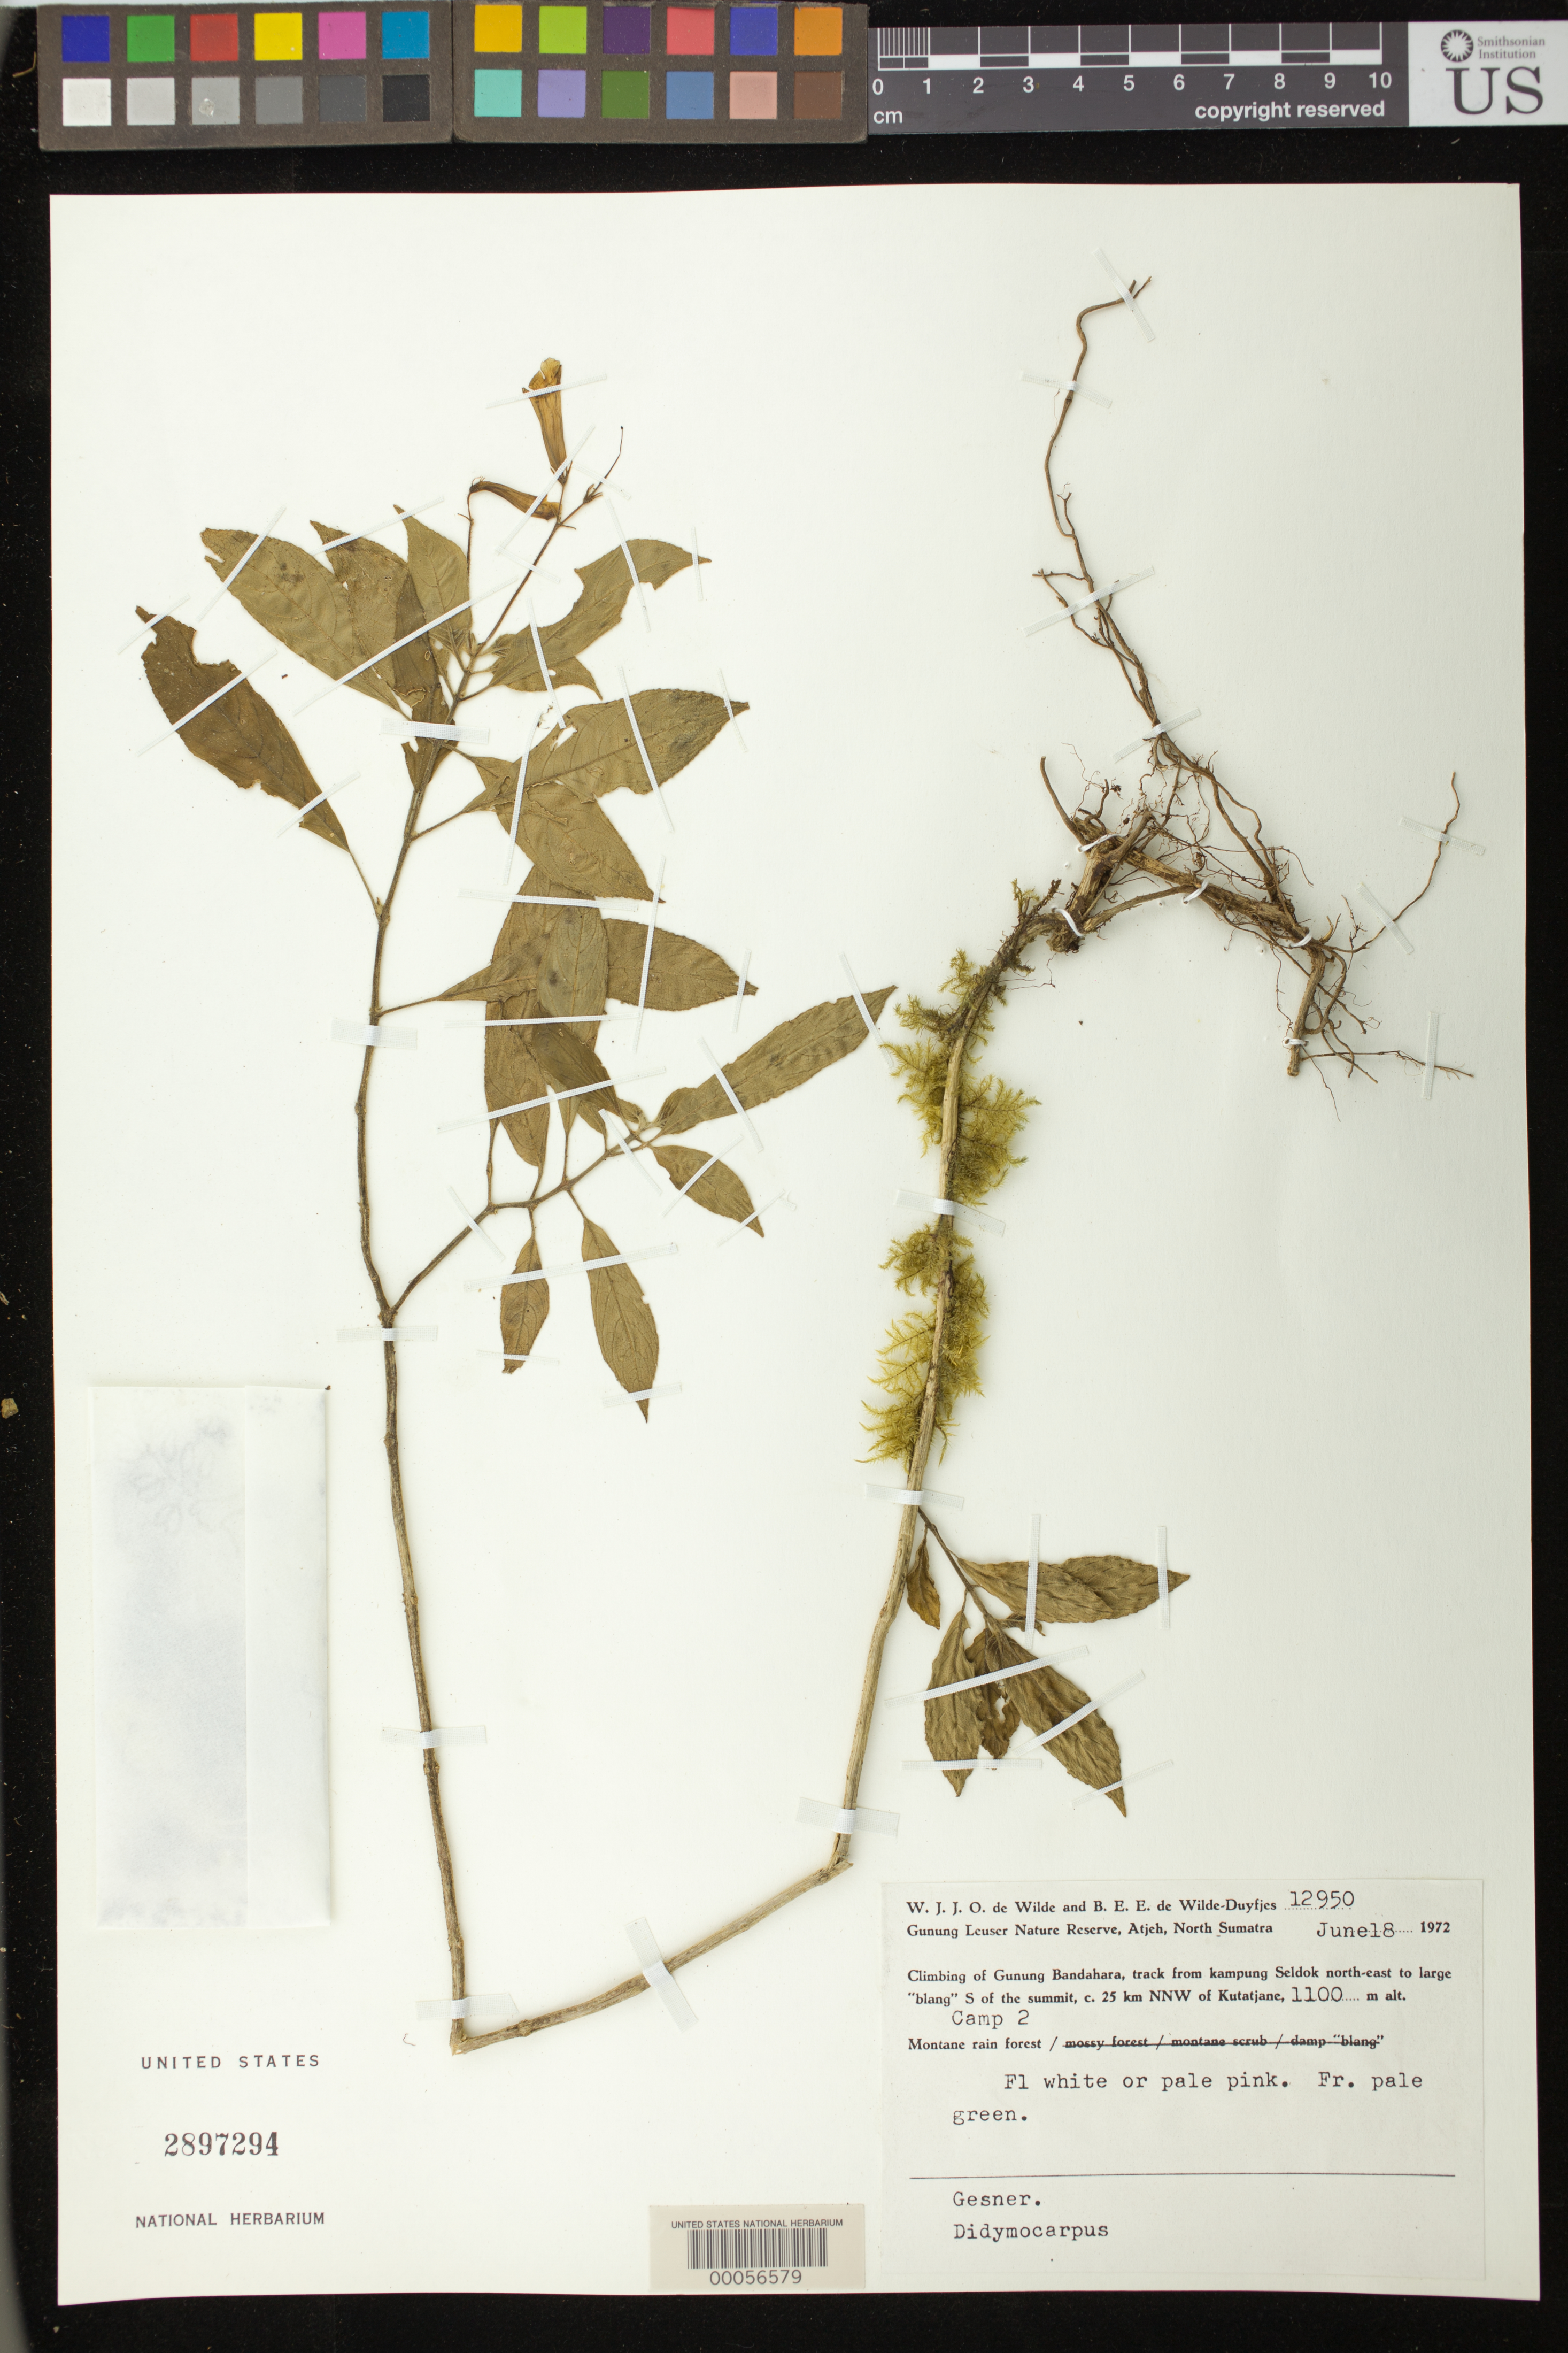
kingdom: Plantae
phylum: Tracheophyta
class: Magnoliopsida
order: Lamiales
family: Gesneriaceae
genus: Didymocarpus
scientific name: Didymocarpus sp.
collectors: W. J. de Wilde & B. E. de Wilde-Duyfjes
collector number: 12950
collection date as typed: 18 Jun 1972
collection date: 1972-06-18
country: Indonesia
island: Sumatra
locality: North sumatra prov., Gunung leuser nature reserve, track from kampung seldok ne to large "blang" s of summit, 25 km nnw of kutatjane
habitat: Montane rainforest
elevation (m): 1100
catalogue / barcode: US 2897294